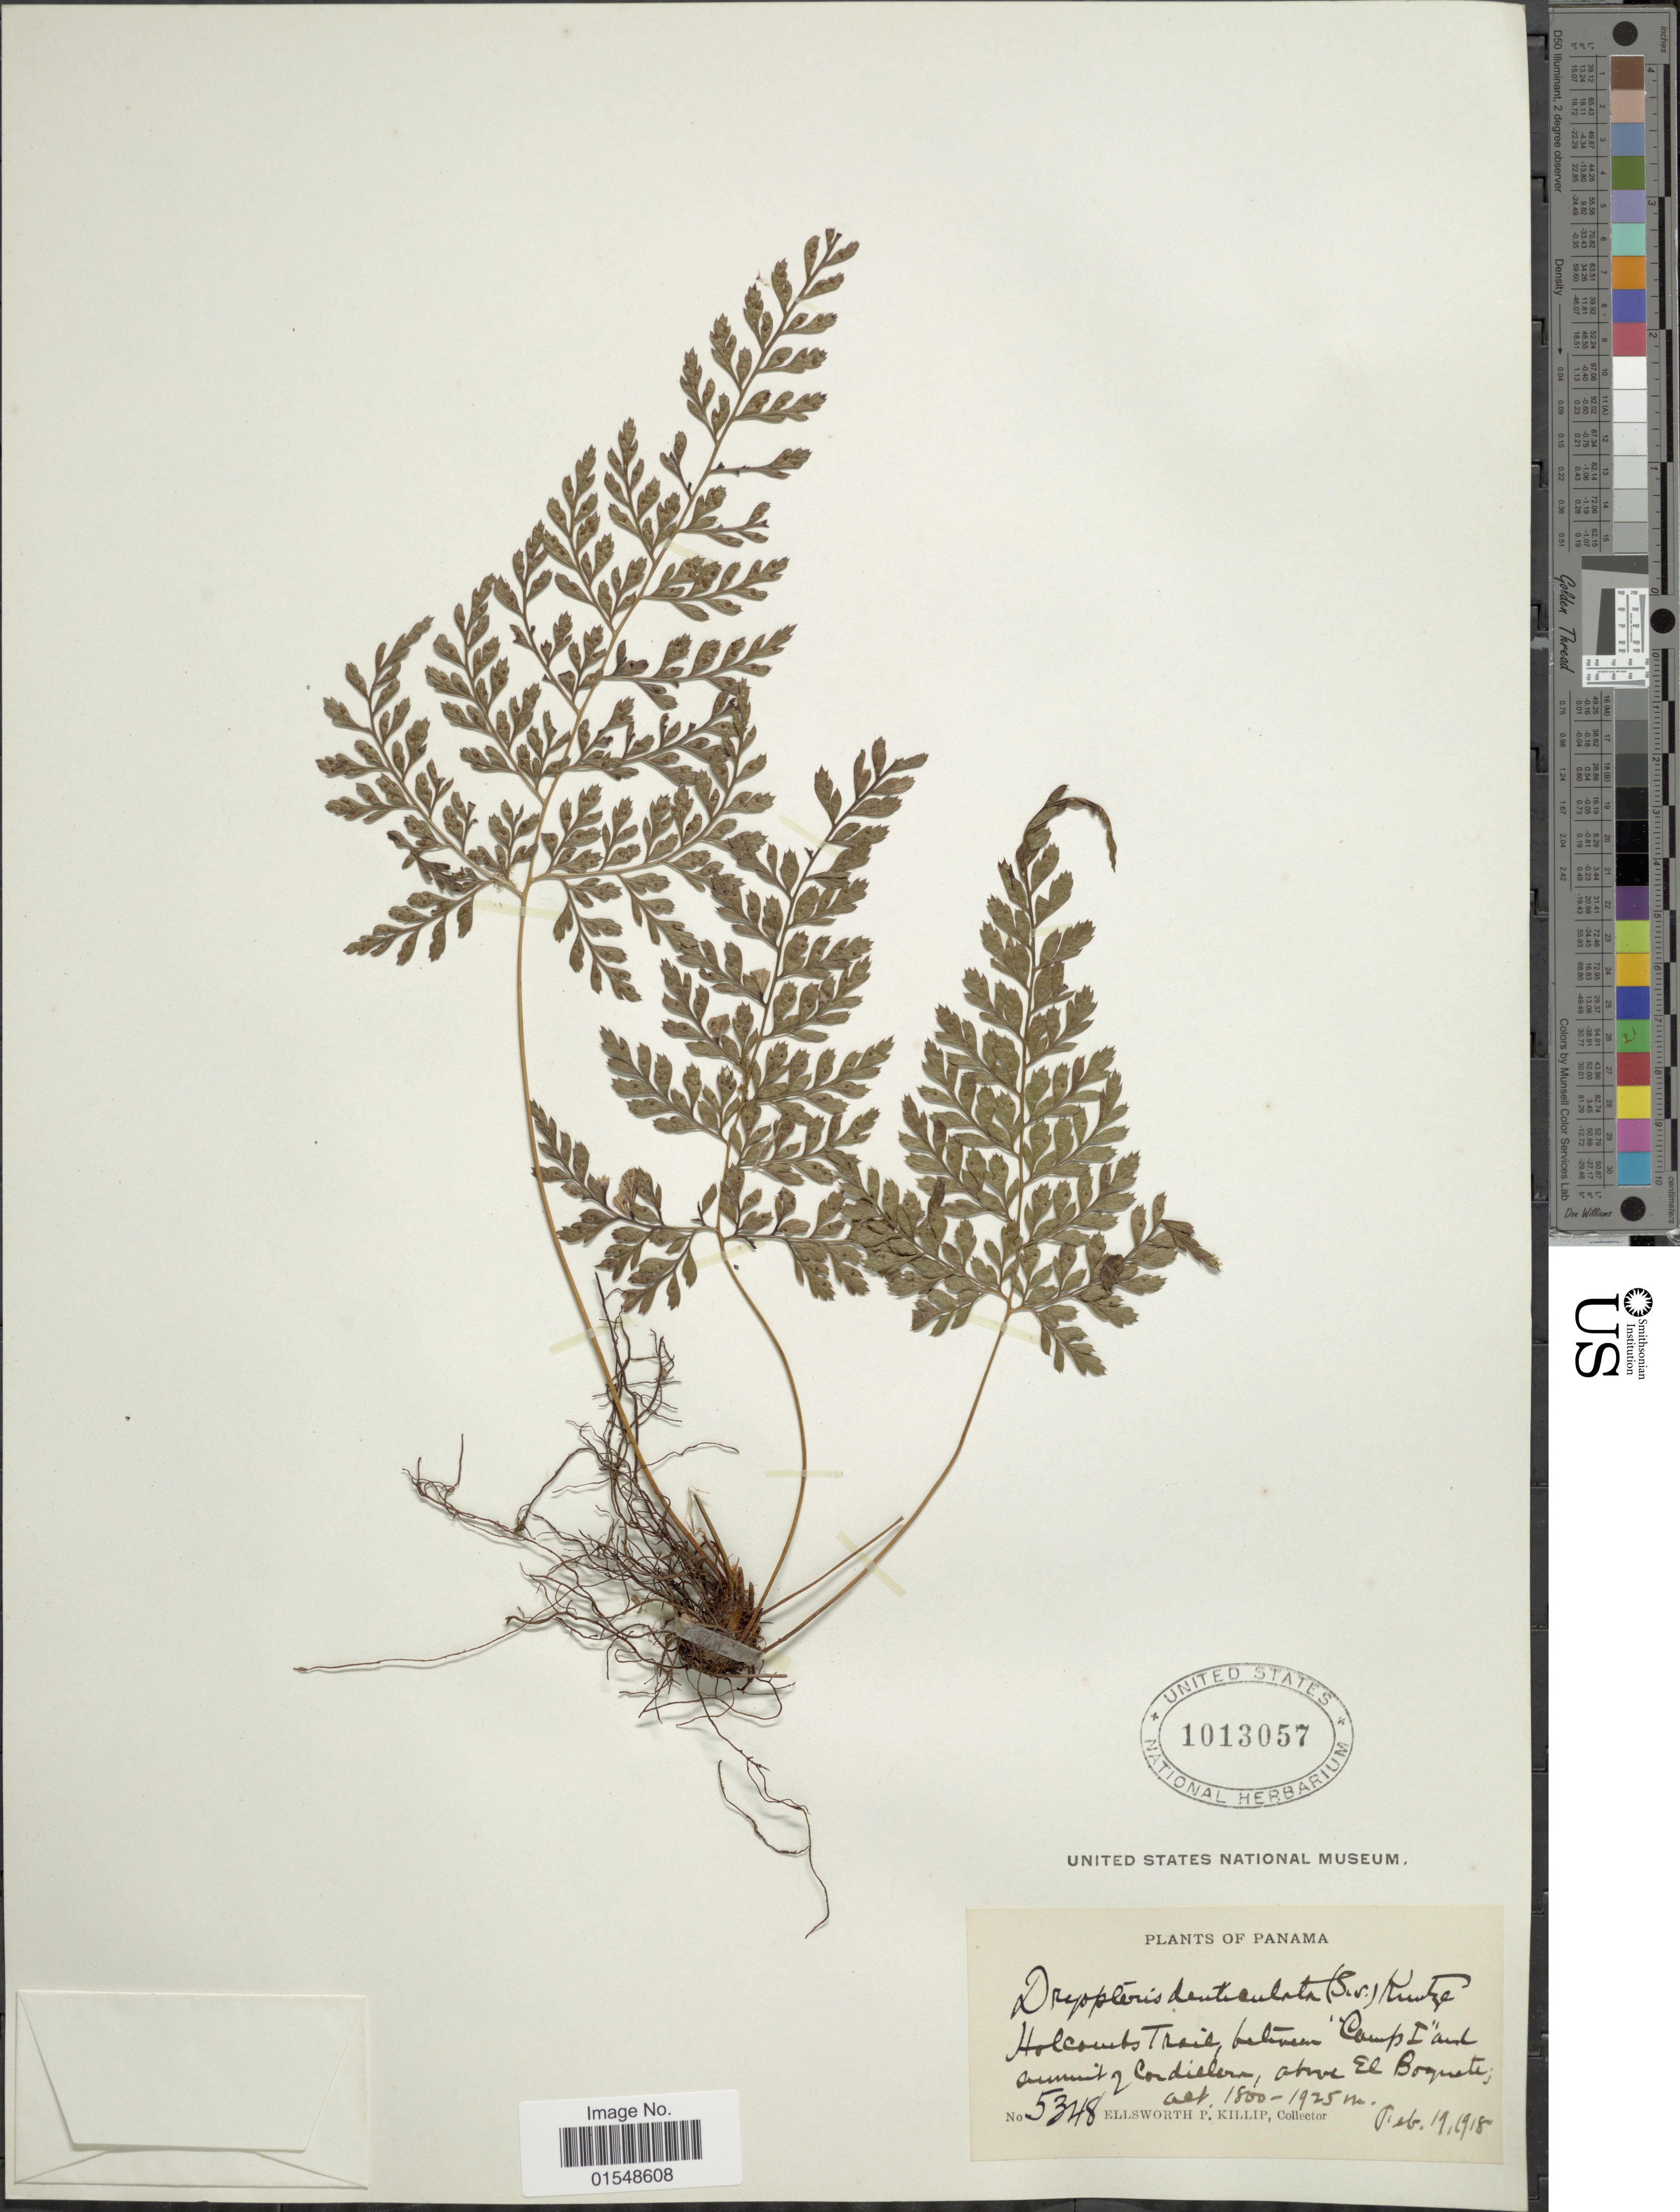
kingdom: Plantae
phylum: Tracheophyta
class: Polypodiopsida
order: Polypodiales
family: Dryopteridaceae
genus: Arachniodes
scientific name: Arachniodes denticulata var. jucunda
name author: (Fée) Lellinger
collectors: E. P. Killip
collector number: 5348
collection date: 1918-02-19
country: Panama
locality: Holcomb's Trail between "Camp I"and summit of Cordillera, above El Boquete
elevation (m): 1800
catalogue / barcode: US 1013057